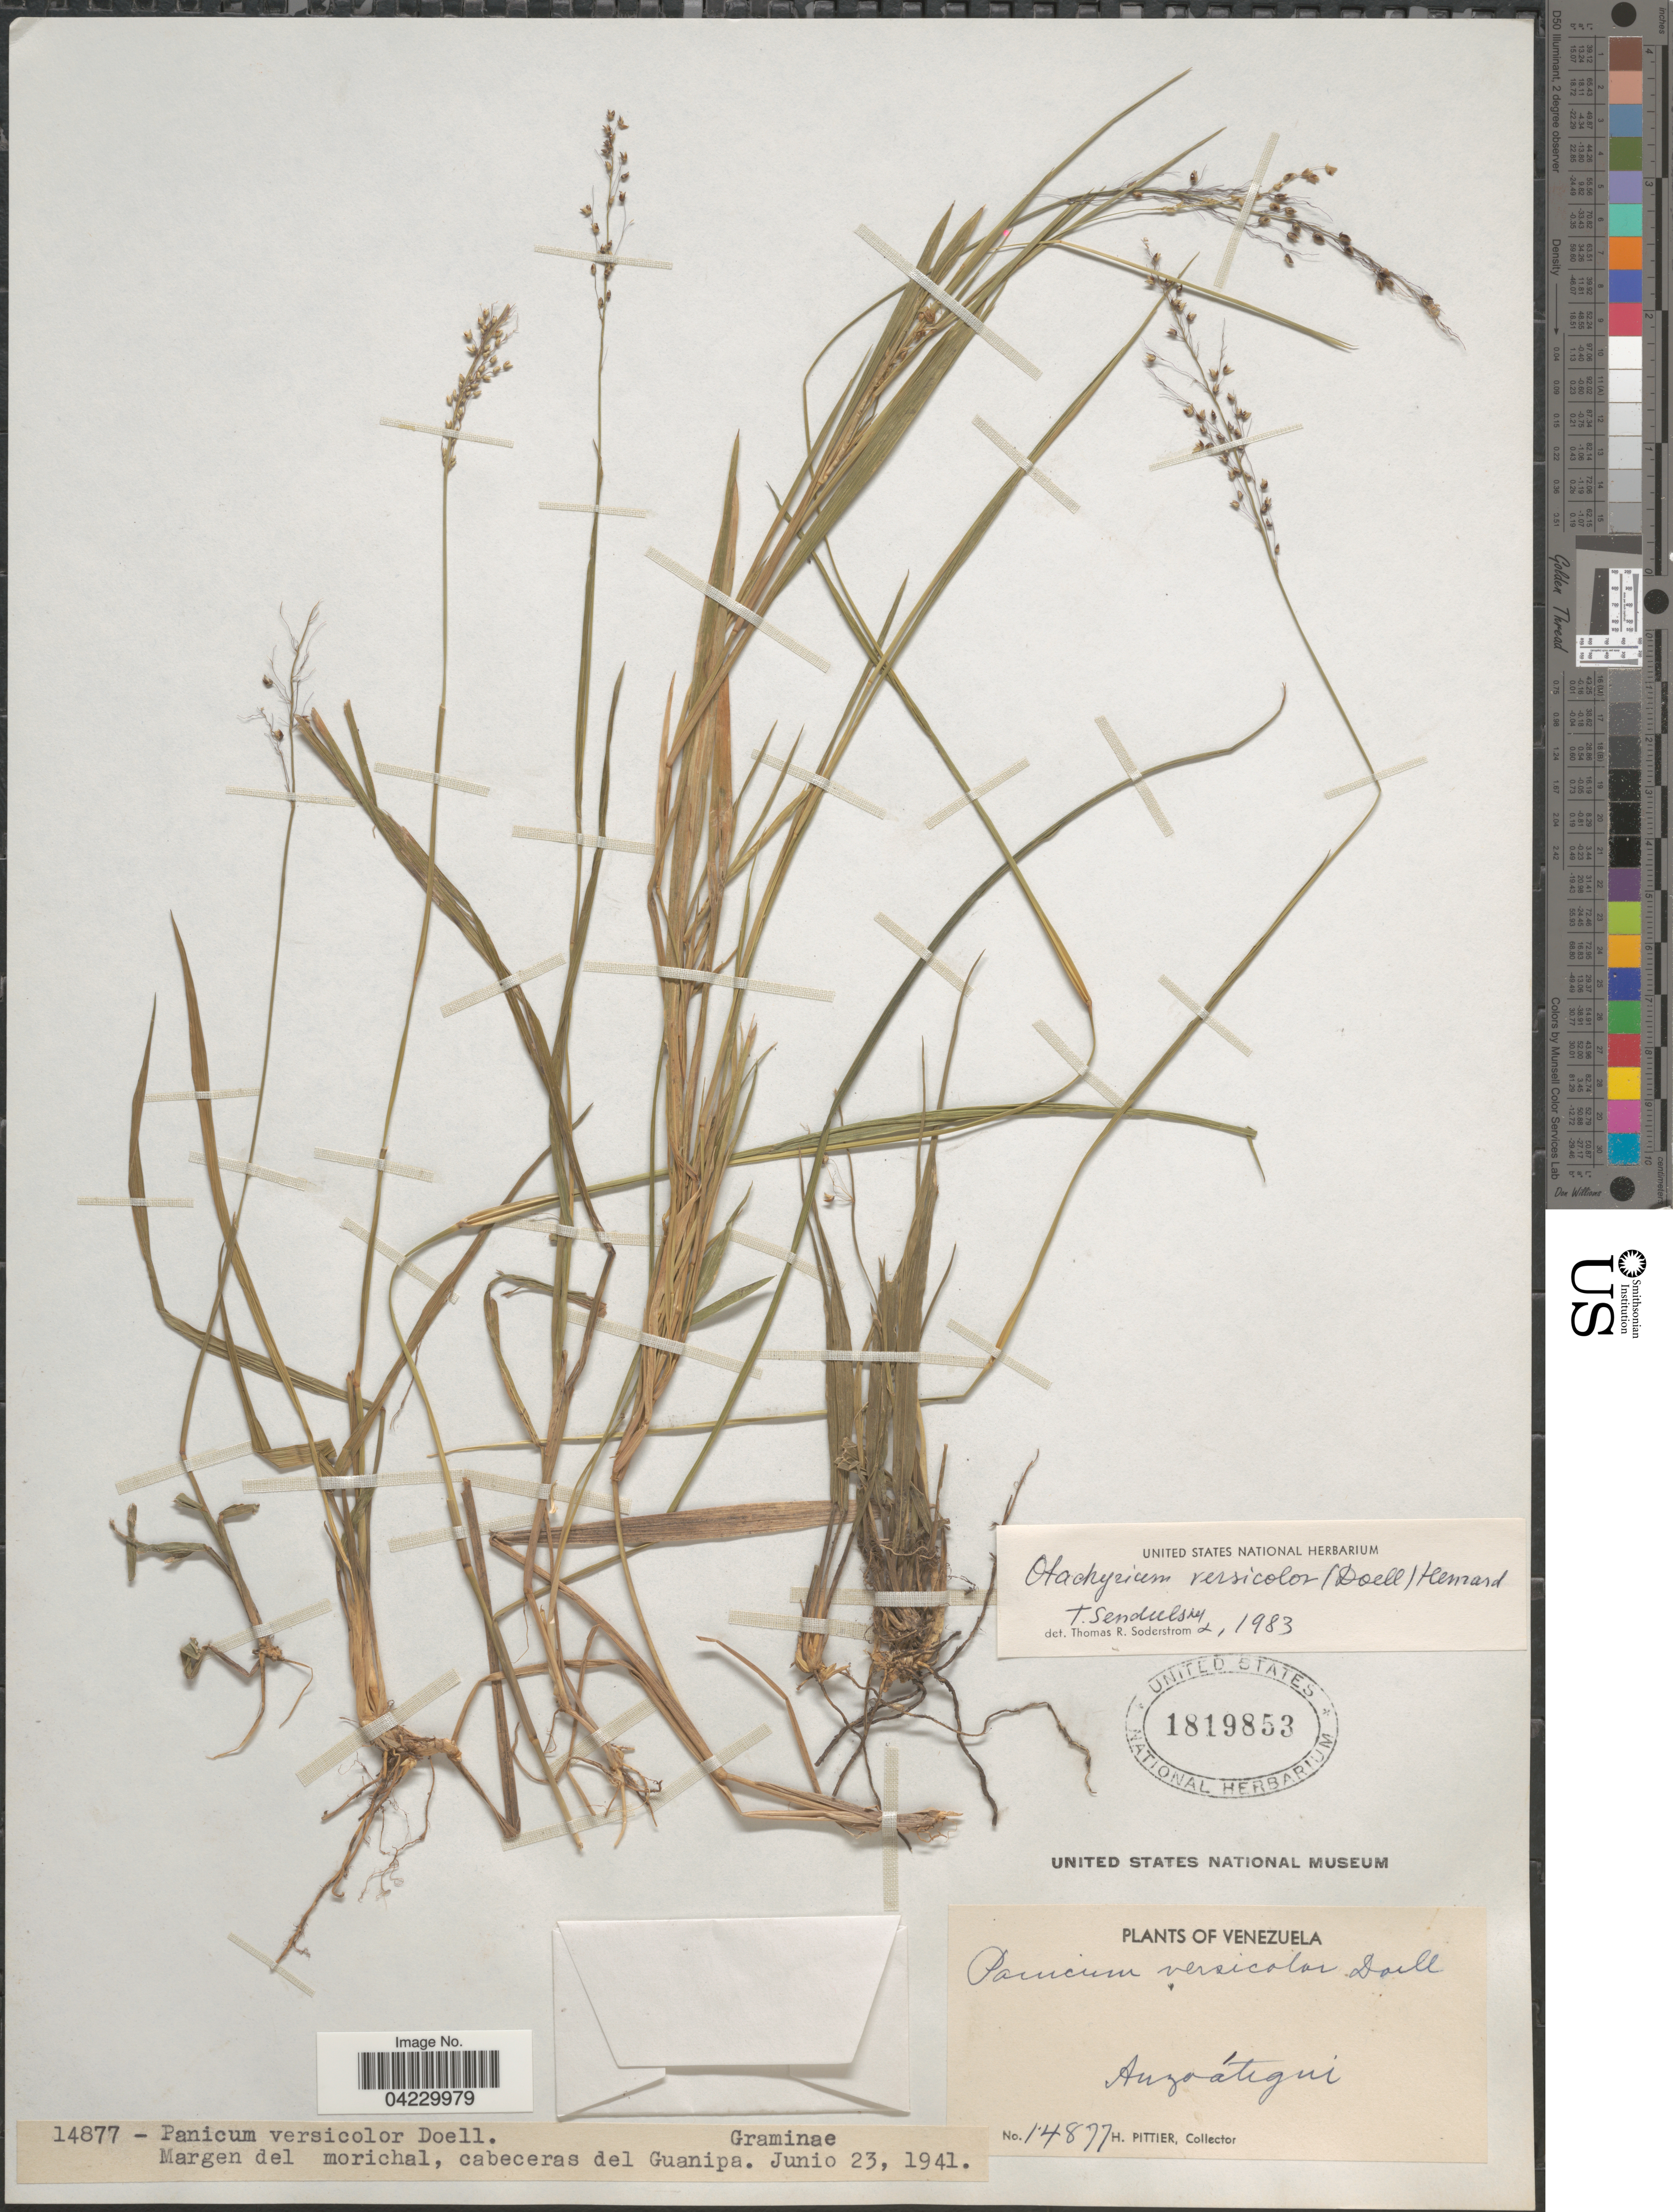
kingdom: Plantae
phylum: Tracheophyta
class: Liliopsida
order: Poales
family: Poaceae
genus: Otachyrium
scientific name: Otachyrium versicolor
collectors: H. F. Pittier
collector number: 14877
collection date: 1941-06-23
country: Venezuela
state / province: Anzoategui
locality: Margen del morichal, cabeceras del Guanipa.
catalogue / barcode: US 1819853